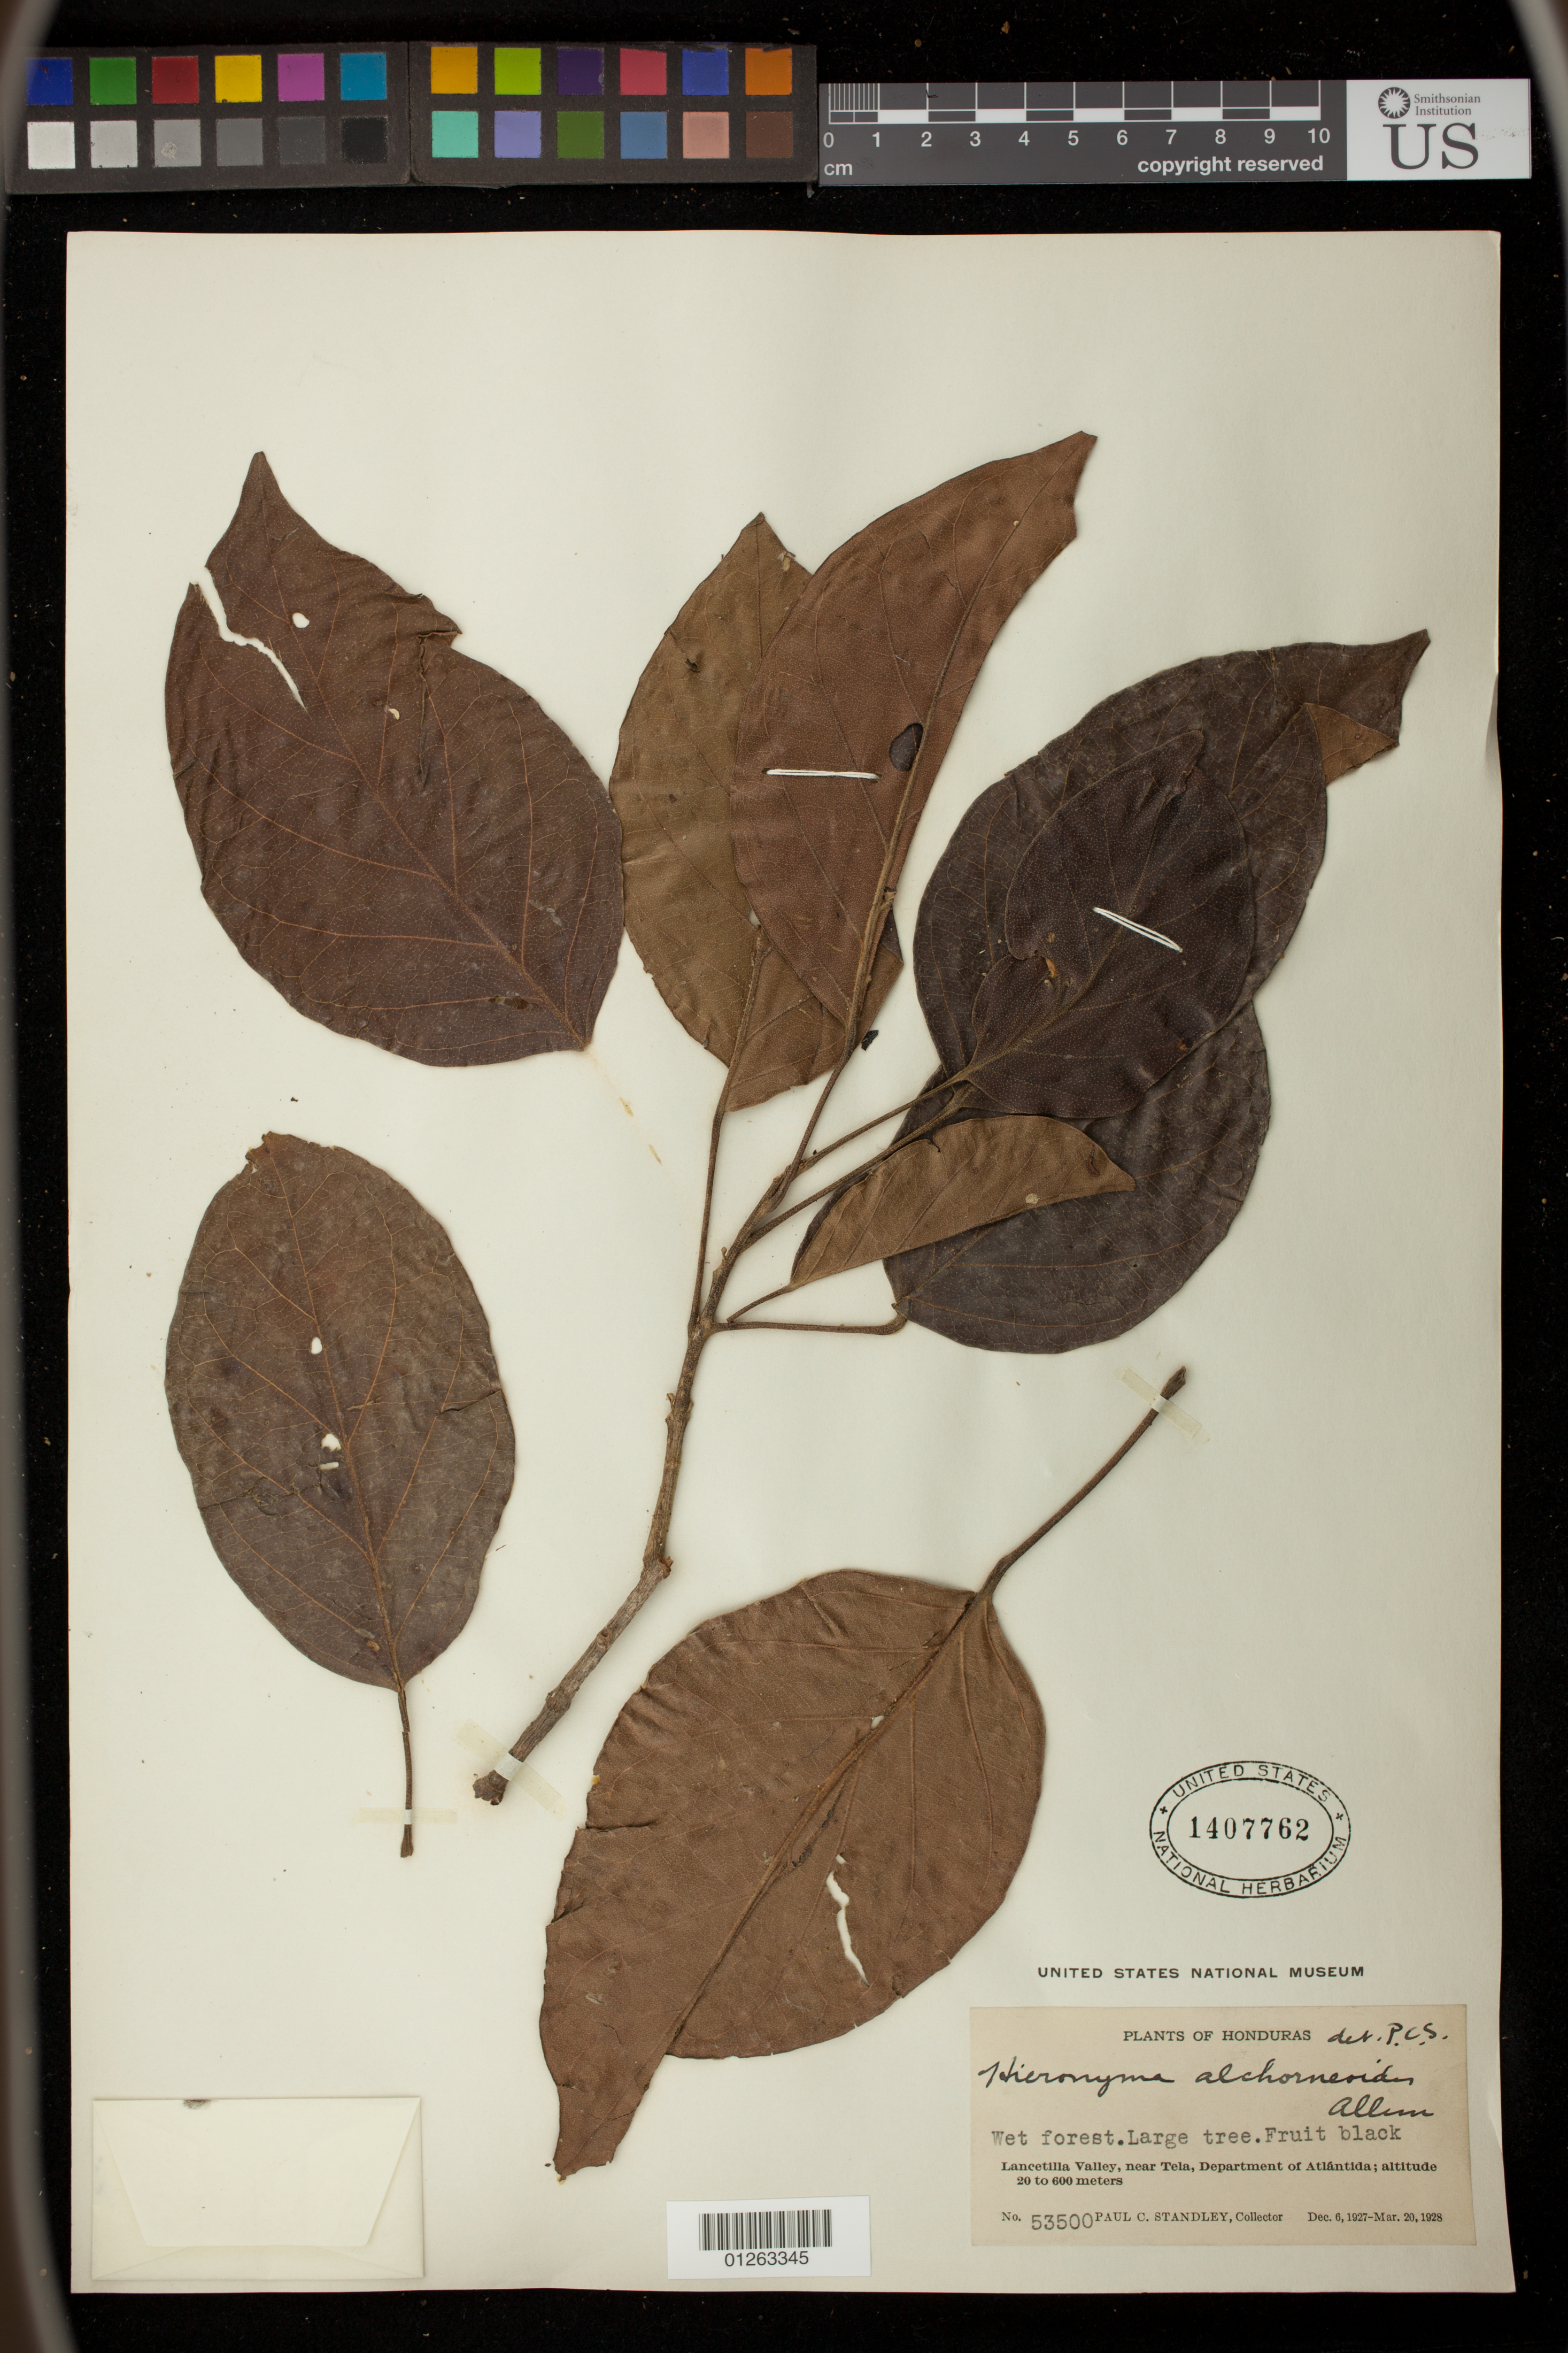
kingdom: Plantae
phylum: Tracheophyta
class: Magnoliopsida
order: Malpighiales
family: Phyllanthaceae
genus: Hieronyma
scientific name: Hieronyma alchorneoides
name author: Allemão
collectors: P. C. Standley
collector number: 53500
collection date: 1927-12-06/1928-03-20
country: Honduras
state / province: Atlántida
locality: Lancetilla Valley, near Tela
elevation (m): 20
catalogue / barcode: US 1407762